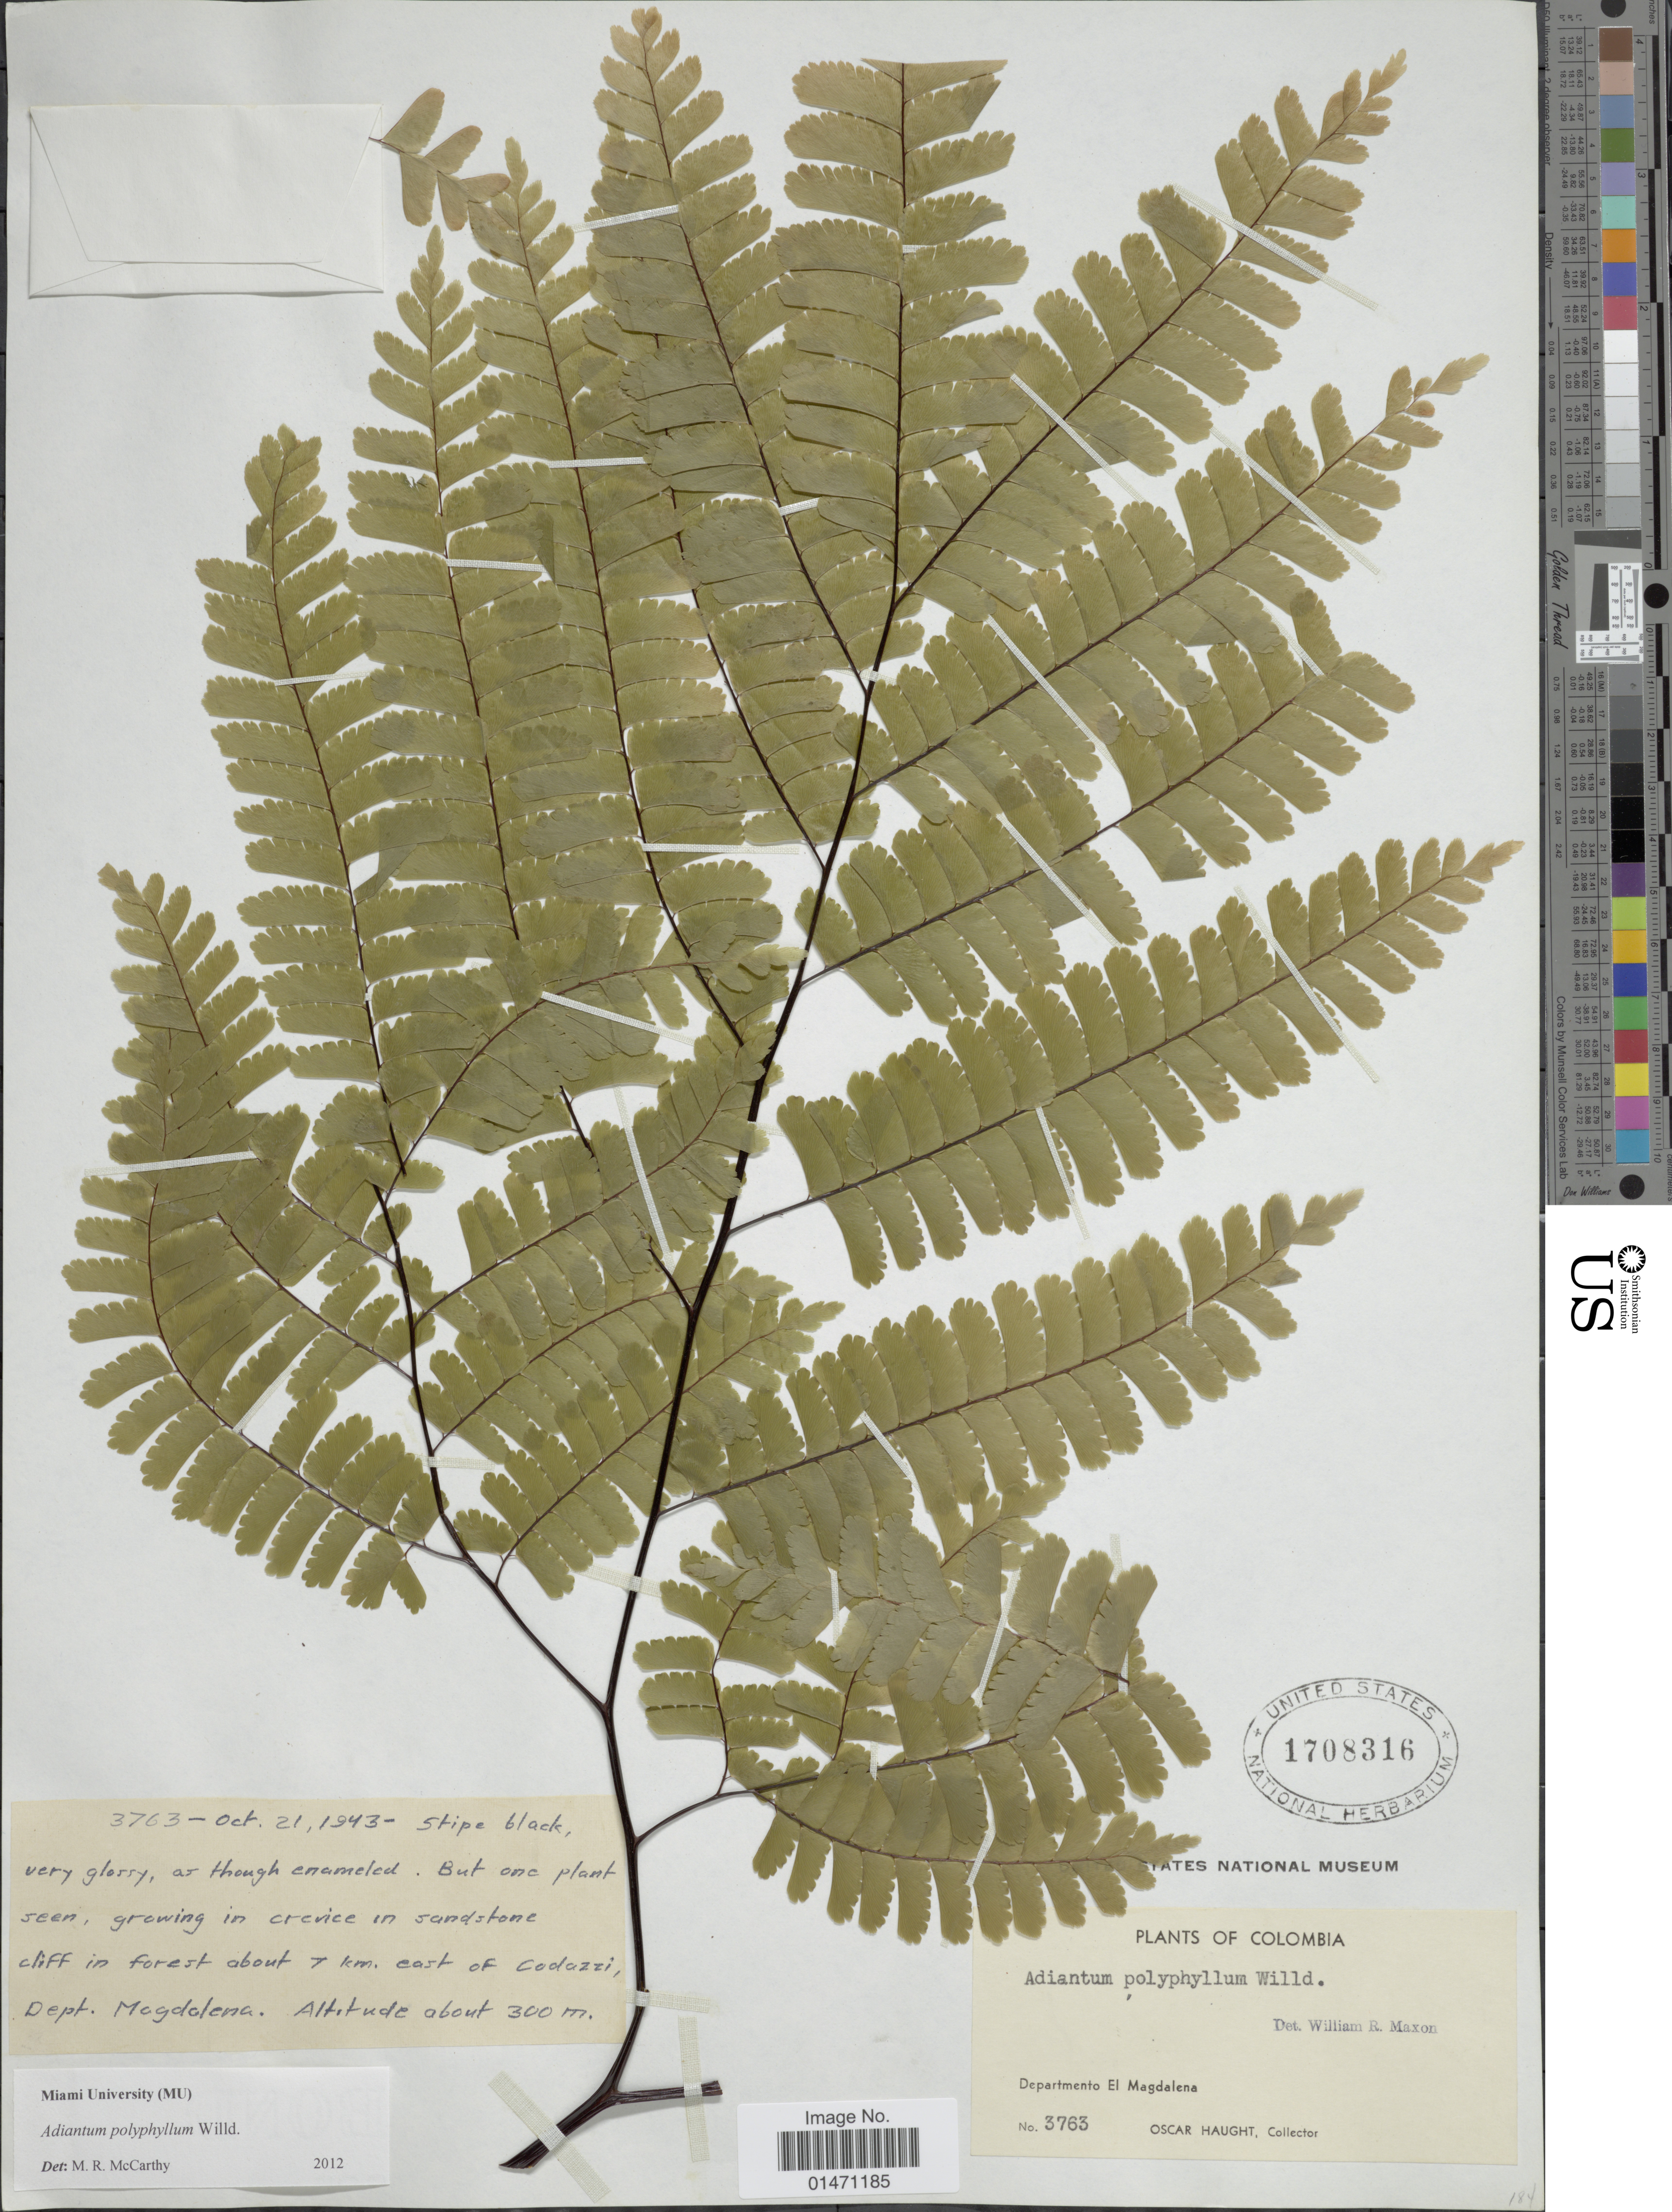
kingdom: Plantae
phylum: Tracheophyta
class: Polypodiopsida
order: Polypodiales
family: Pteridaceae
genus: Adiantum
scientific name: Adiantum polyphyllum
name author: Willd.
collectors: O. L. Haught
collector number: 3763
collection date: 1943-10-21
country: Colombia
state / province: Magdalena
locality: Plants of Colombia, Departmento El Magdalena, growing in crevice in sandstone cliff in forest about 7km east of Codazzi, dept. Magdalena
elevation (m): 300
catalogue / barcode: US 1708316